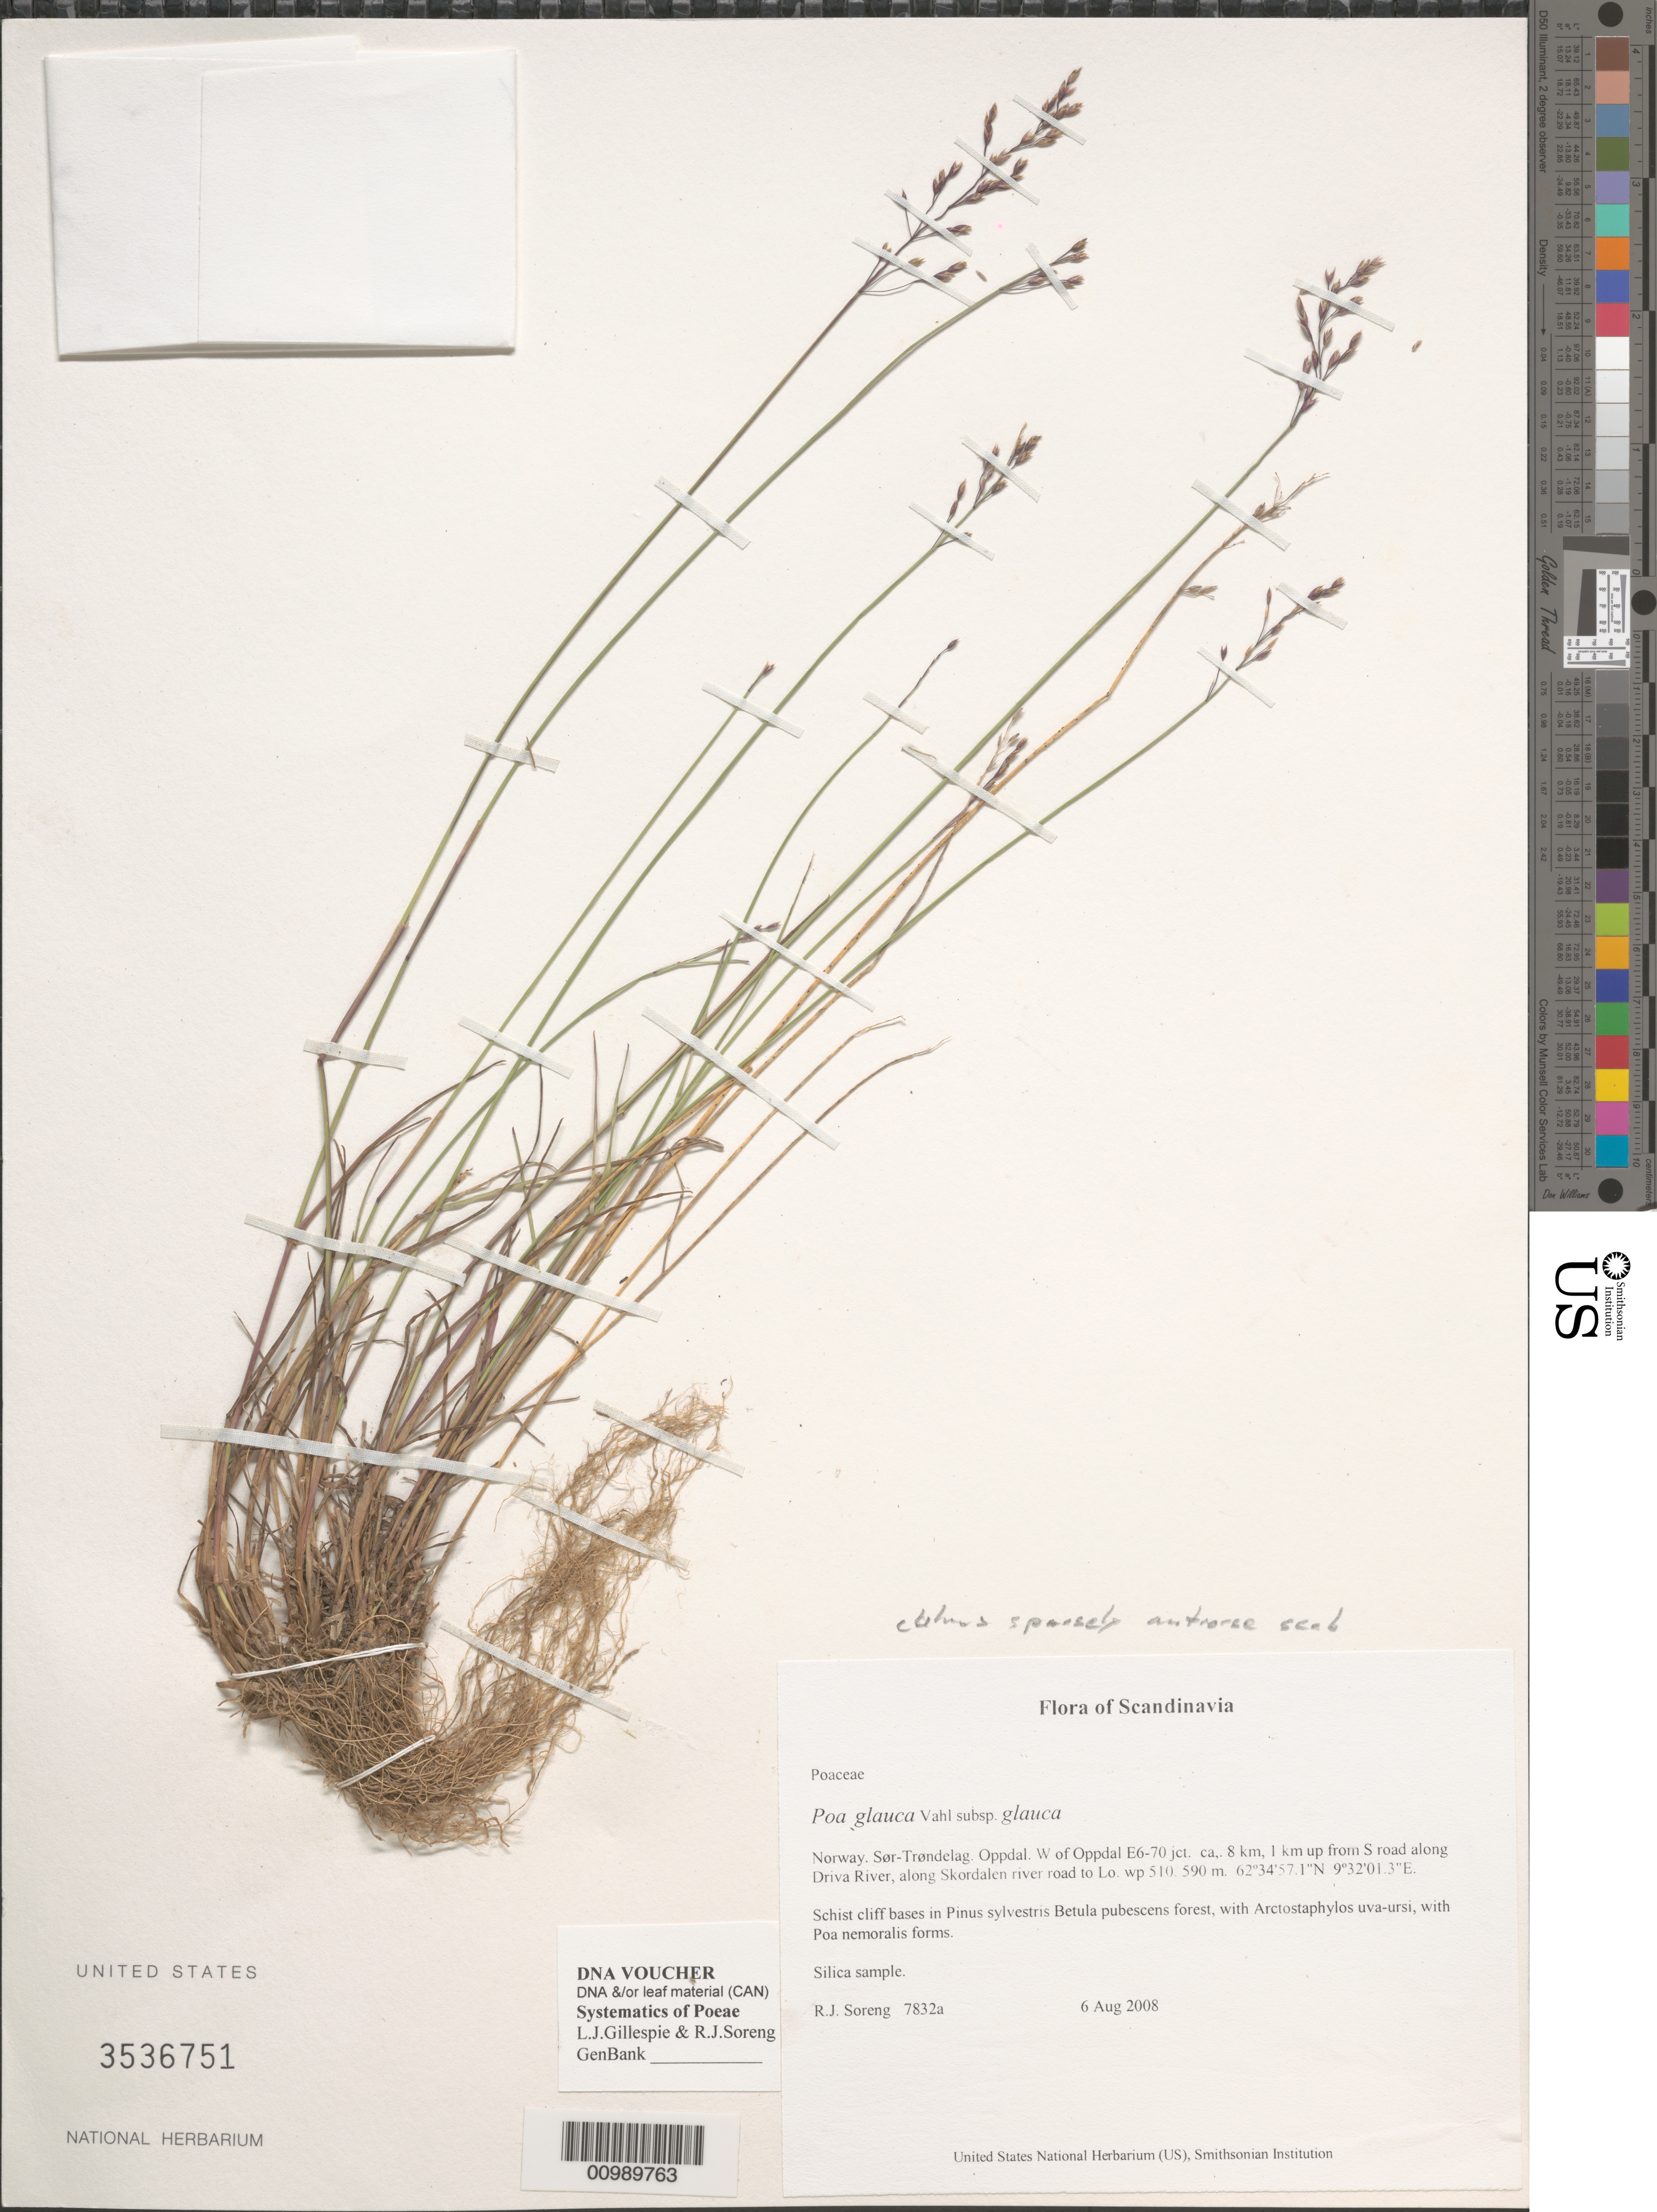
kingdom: Plantae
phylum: Tracheophyta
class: Liliopsida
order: Poales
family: Poaceae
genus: Poa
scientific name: Poa glauca subsp. glauca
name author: Vahl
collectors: R. J. Soreng & N. L. Soreng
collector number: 7832-a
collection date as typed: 06 Aug 2008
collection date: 2008-08-06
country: Norway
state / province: Trøndelag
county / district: Oppdal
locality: W of Oppdal E6-70 jct. ca,. 8 km, 1 km up from S road along Driva River, along Skordalen river road to Lo.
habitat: Schist cliff bases in Pinus sylvestris Betula pubescens forest, with Arctostaphylos uva-ursi, with Poa nemoralis forms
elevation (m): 590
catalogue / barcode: US 3536751